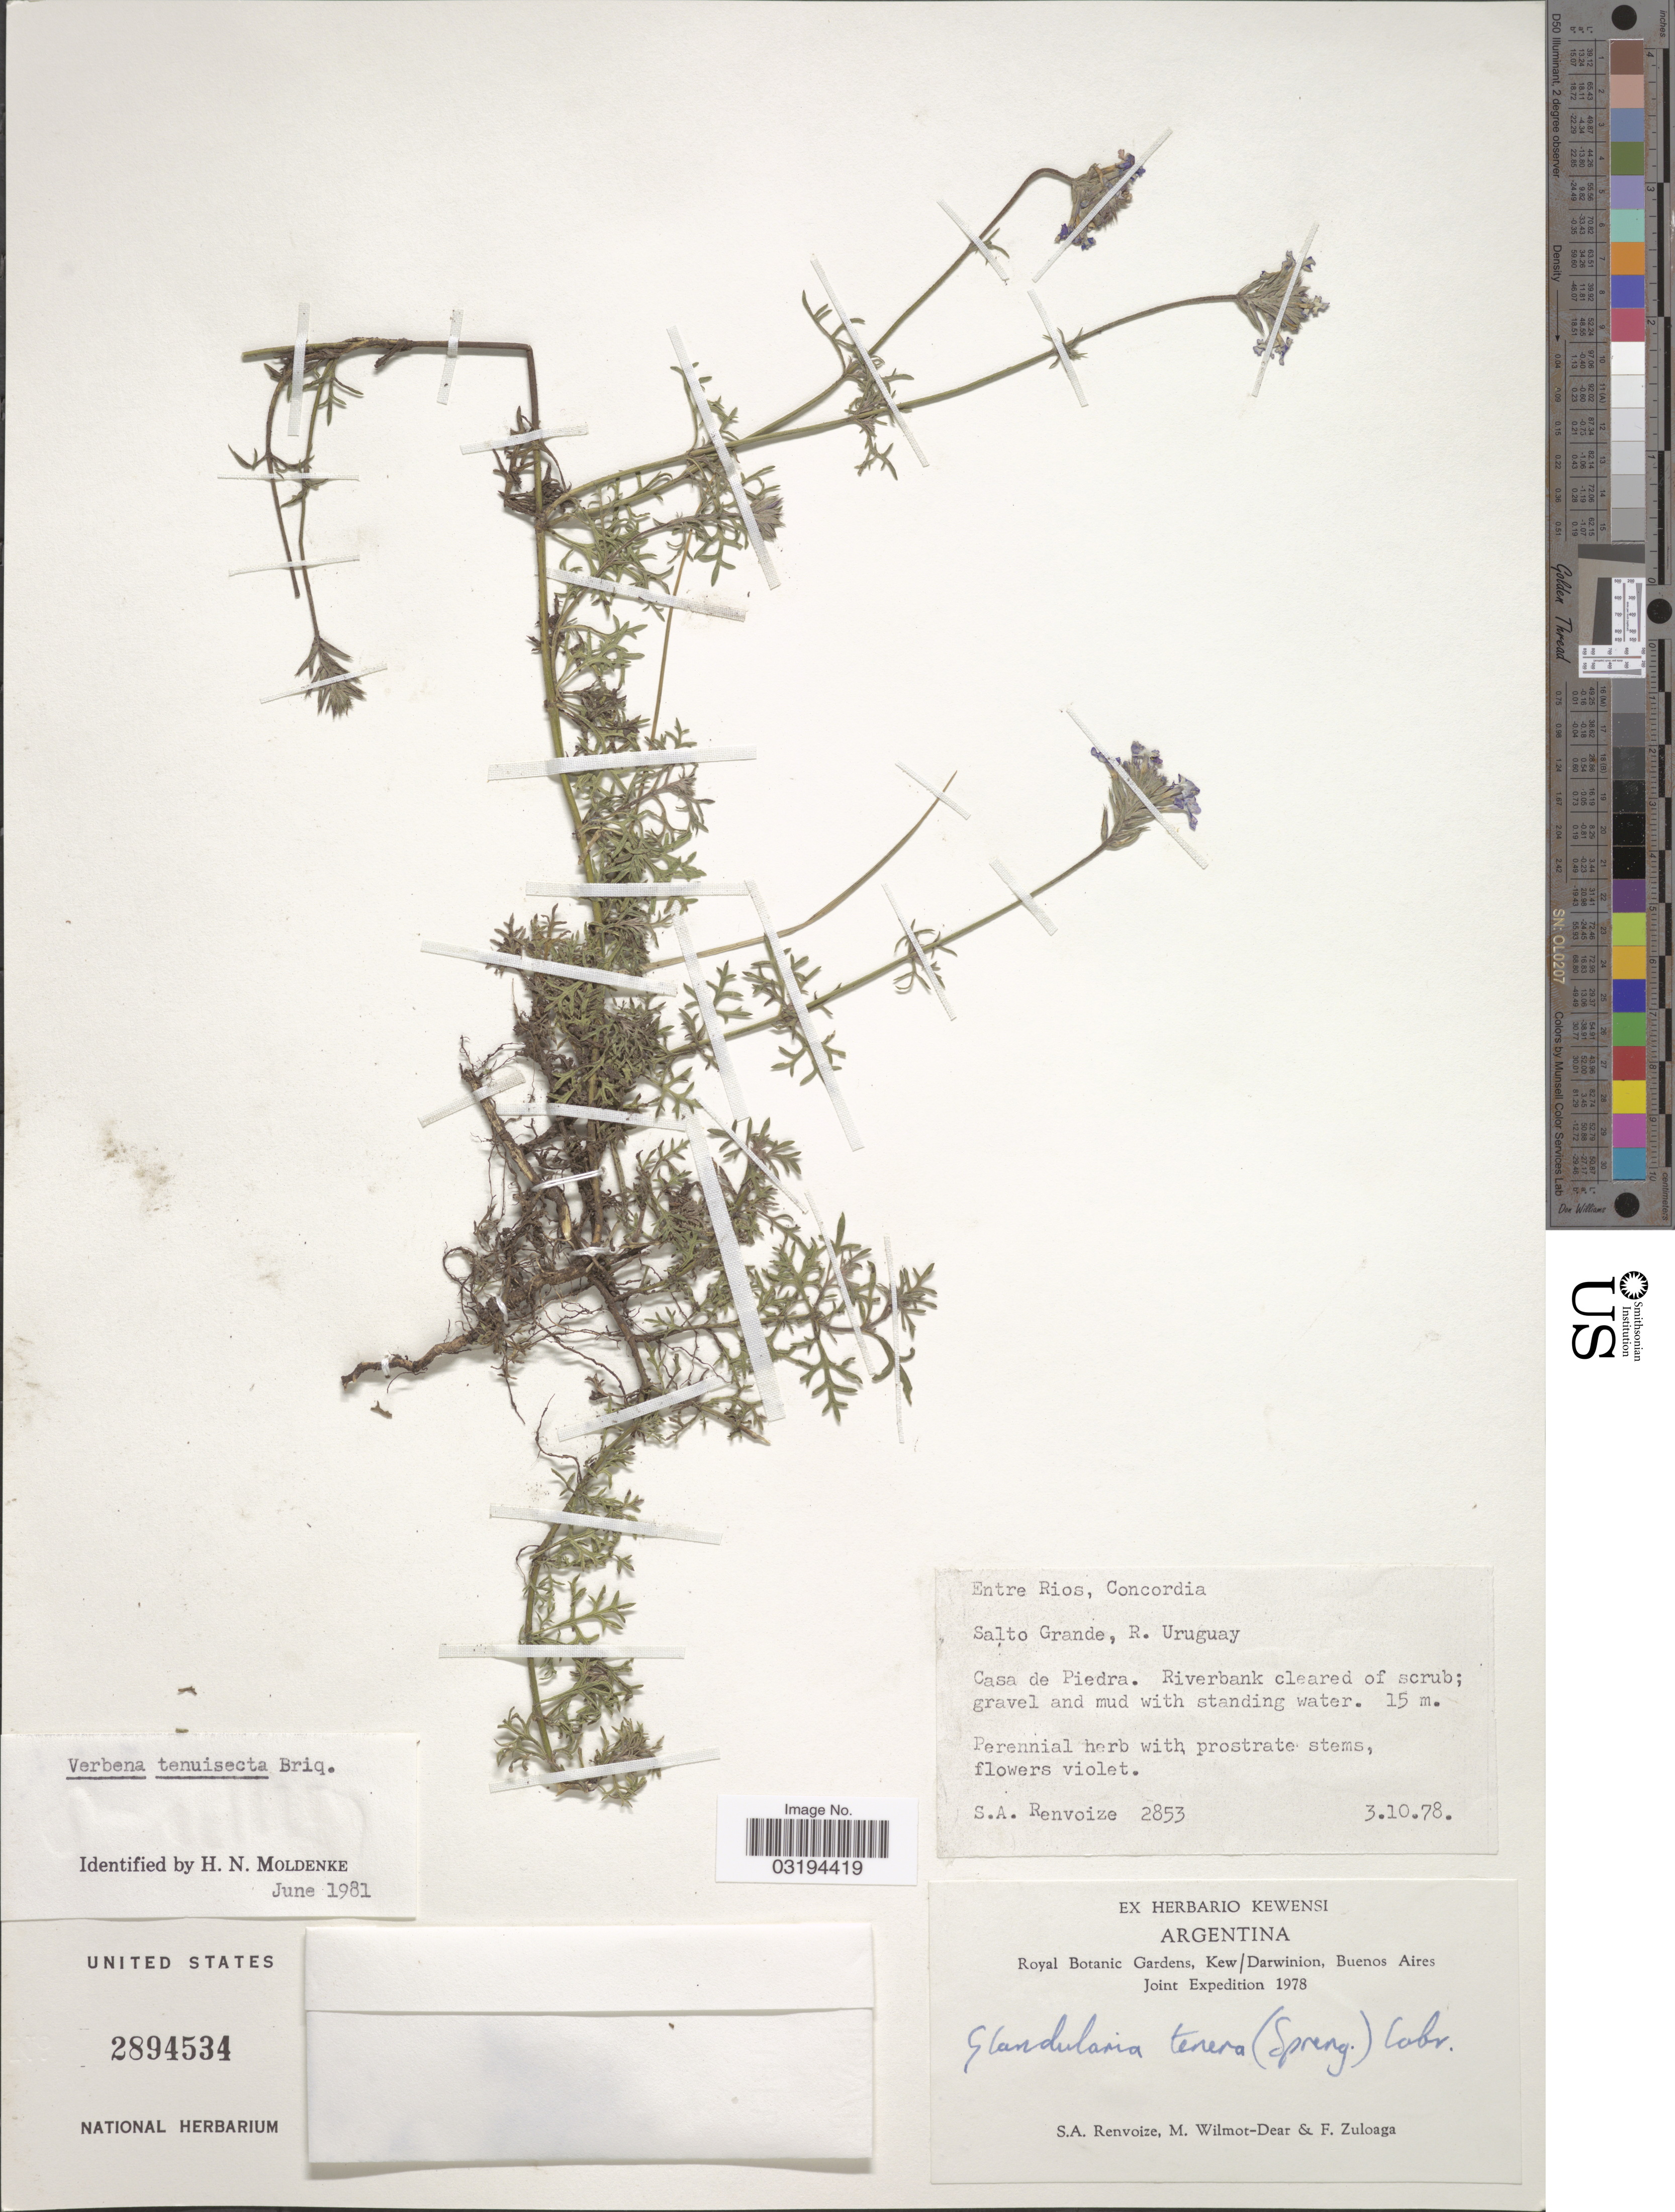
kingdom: Plantae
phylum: Tracheophyta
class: Magnoliopsida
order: Lamiales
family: Verbenaceae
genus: Verbena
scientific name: Verbena tenuisecta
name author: Briq.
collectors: S. A. Renvoize, M. Wilmot-Dear & F. Zuloaga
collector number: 2853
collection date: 1978-10-03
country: Argentina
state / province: Entre Rios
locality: Concordia, Salto Grande, R. Uruguay. Casa de Piedra, Buenos Aires.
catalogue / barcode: US 2894534